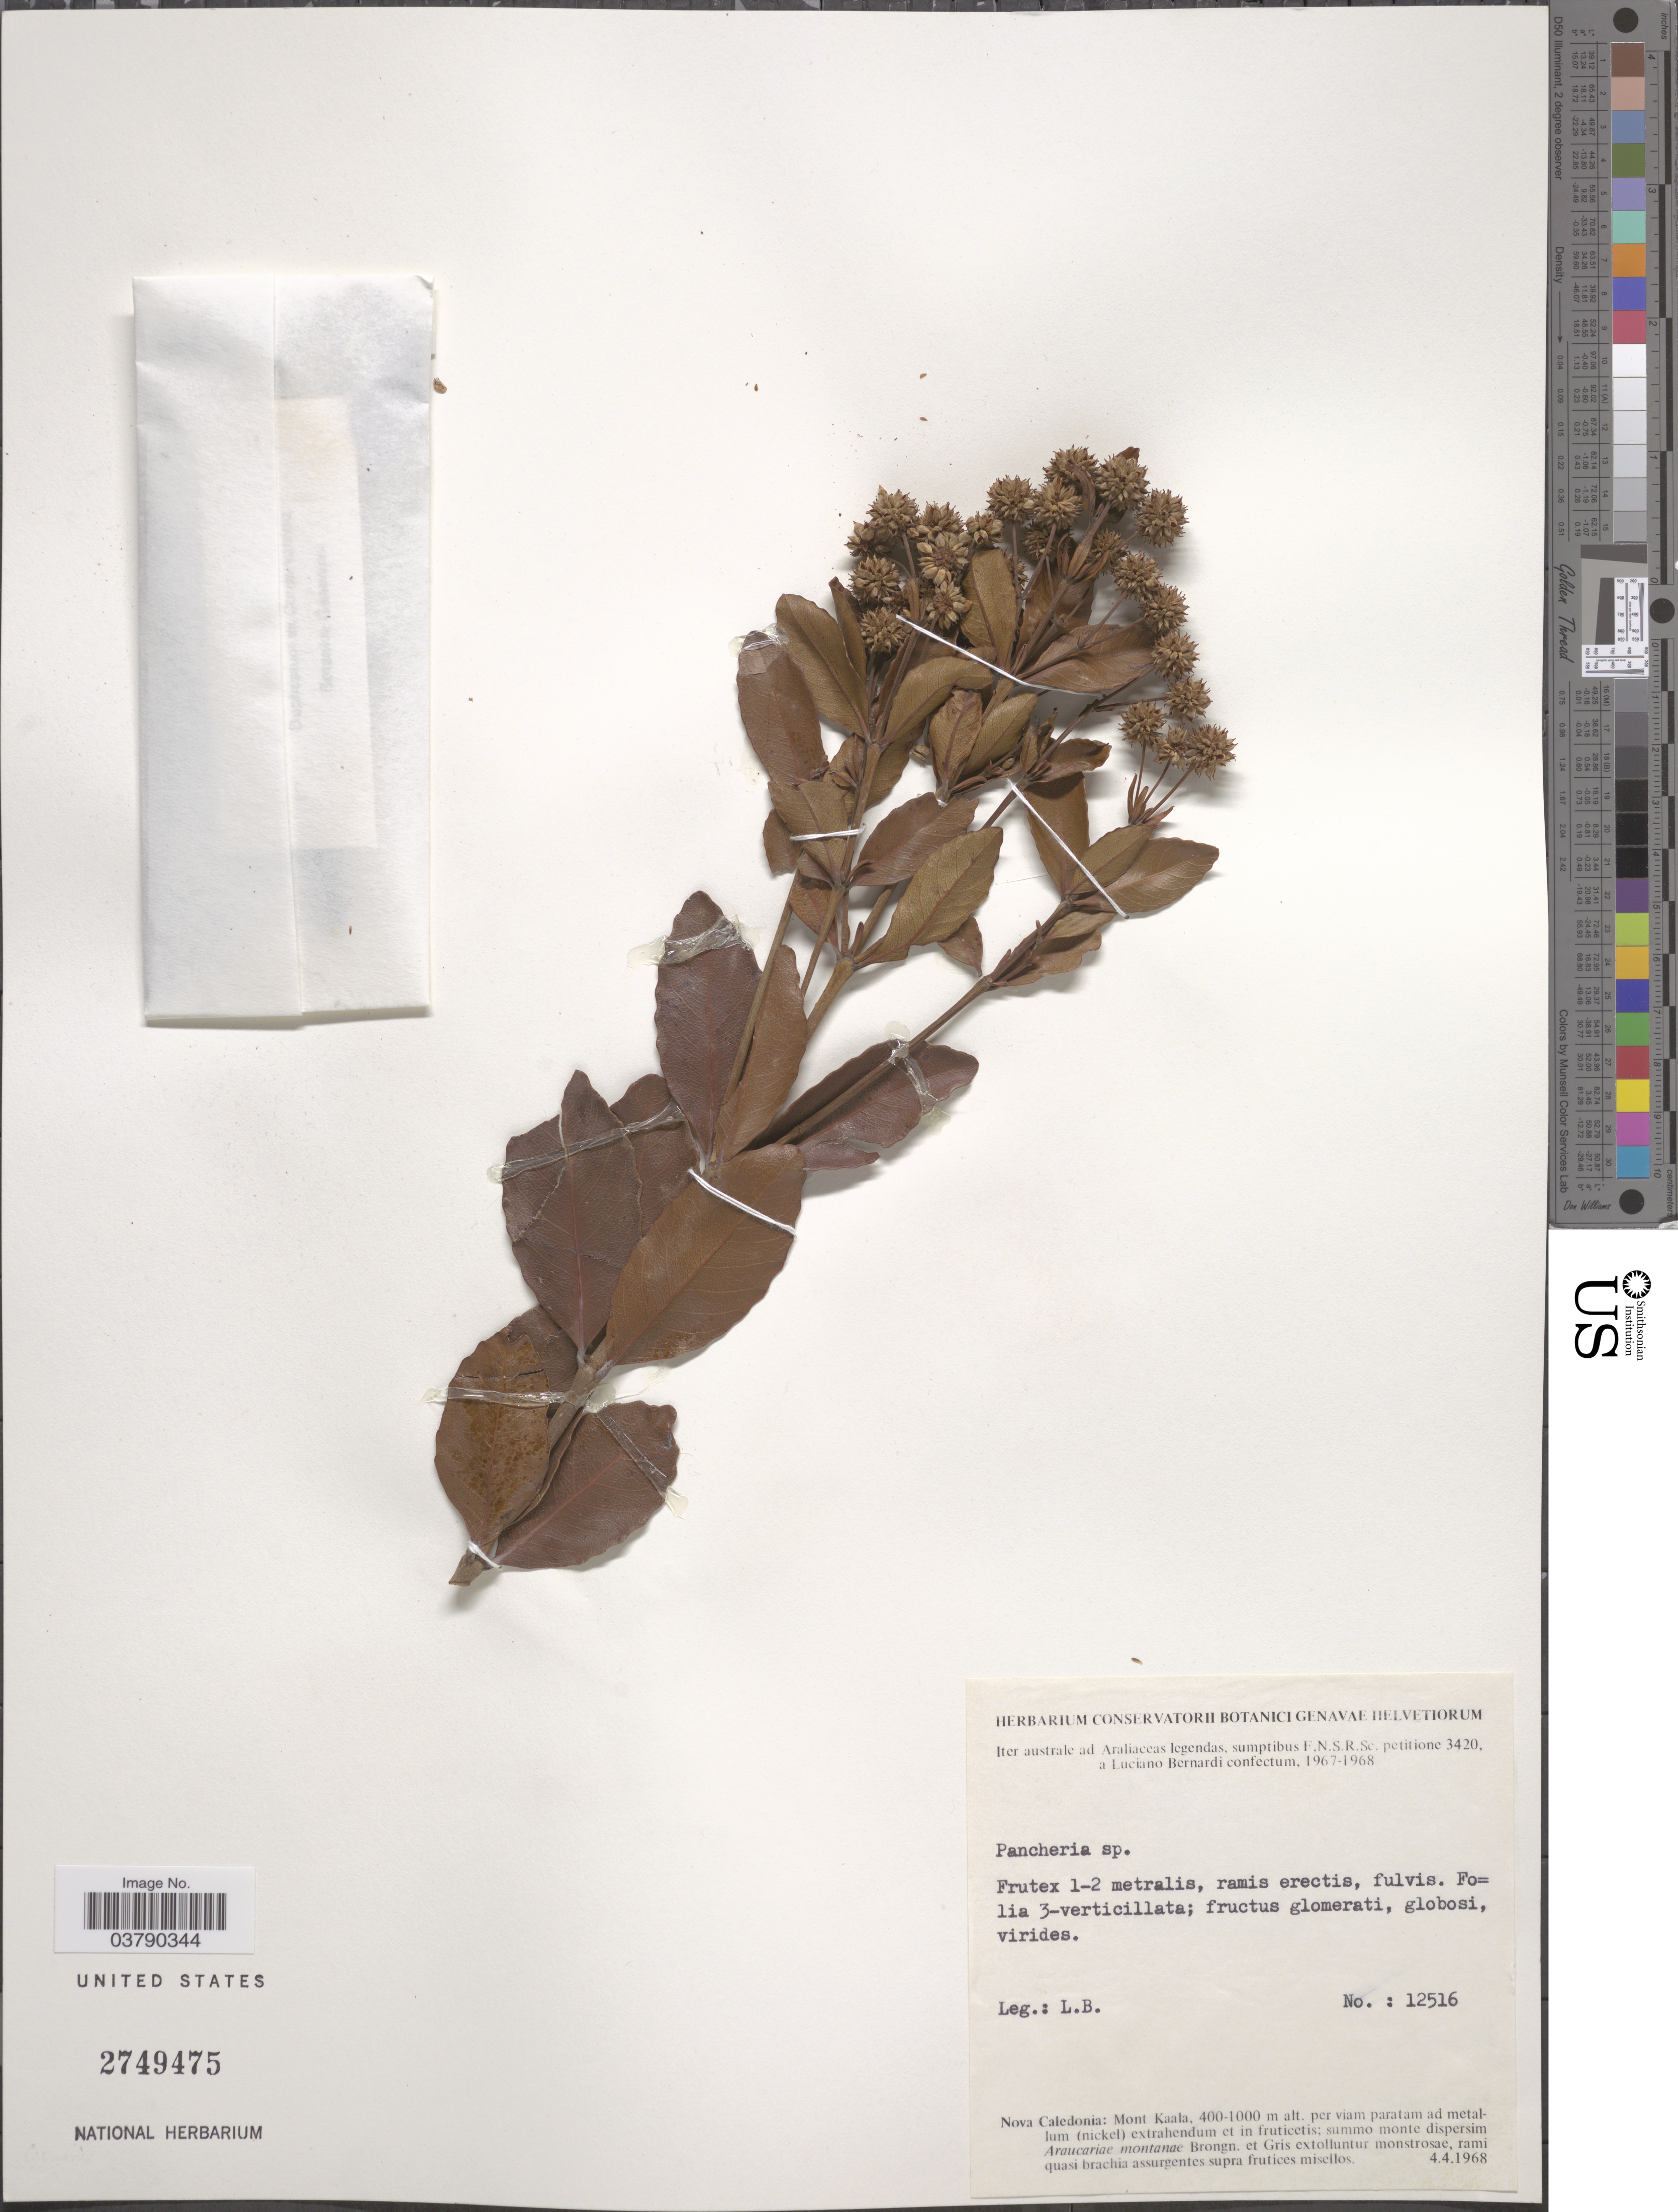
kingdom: Plantae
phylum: Tracheophyta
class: Magnoliopsida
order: Oxalidales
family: Cunoniaceae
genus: Pancheria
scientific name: Pancheria sp.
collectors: L. Bernardi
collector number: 12516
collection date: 1968-04-04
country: New Caledonia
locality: Nova Caledonia: Mont Kaala.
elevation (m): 400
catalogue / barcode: US 2749475